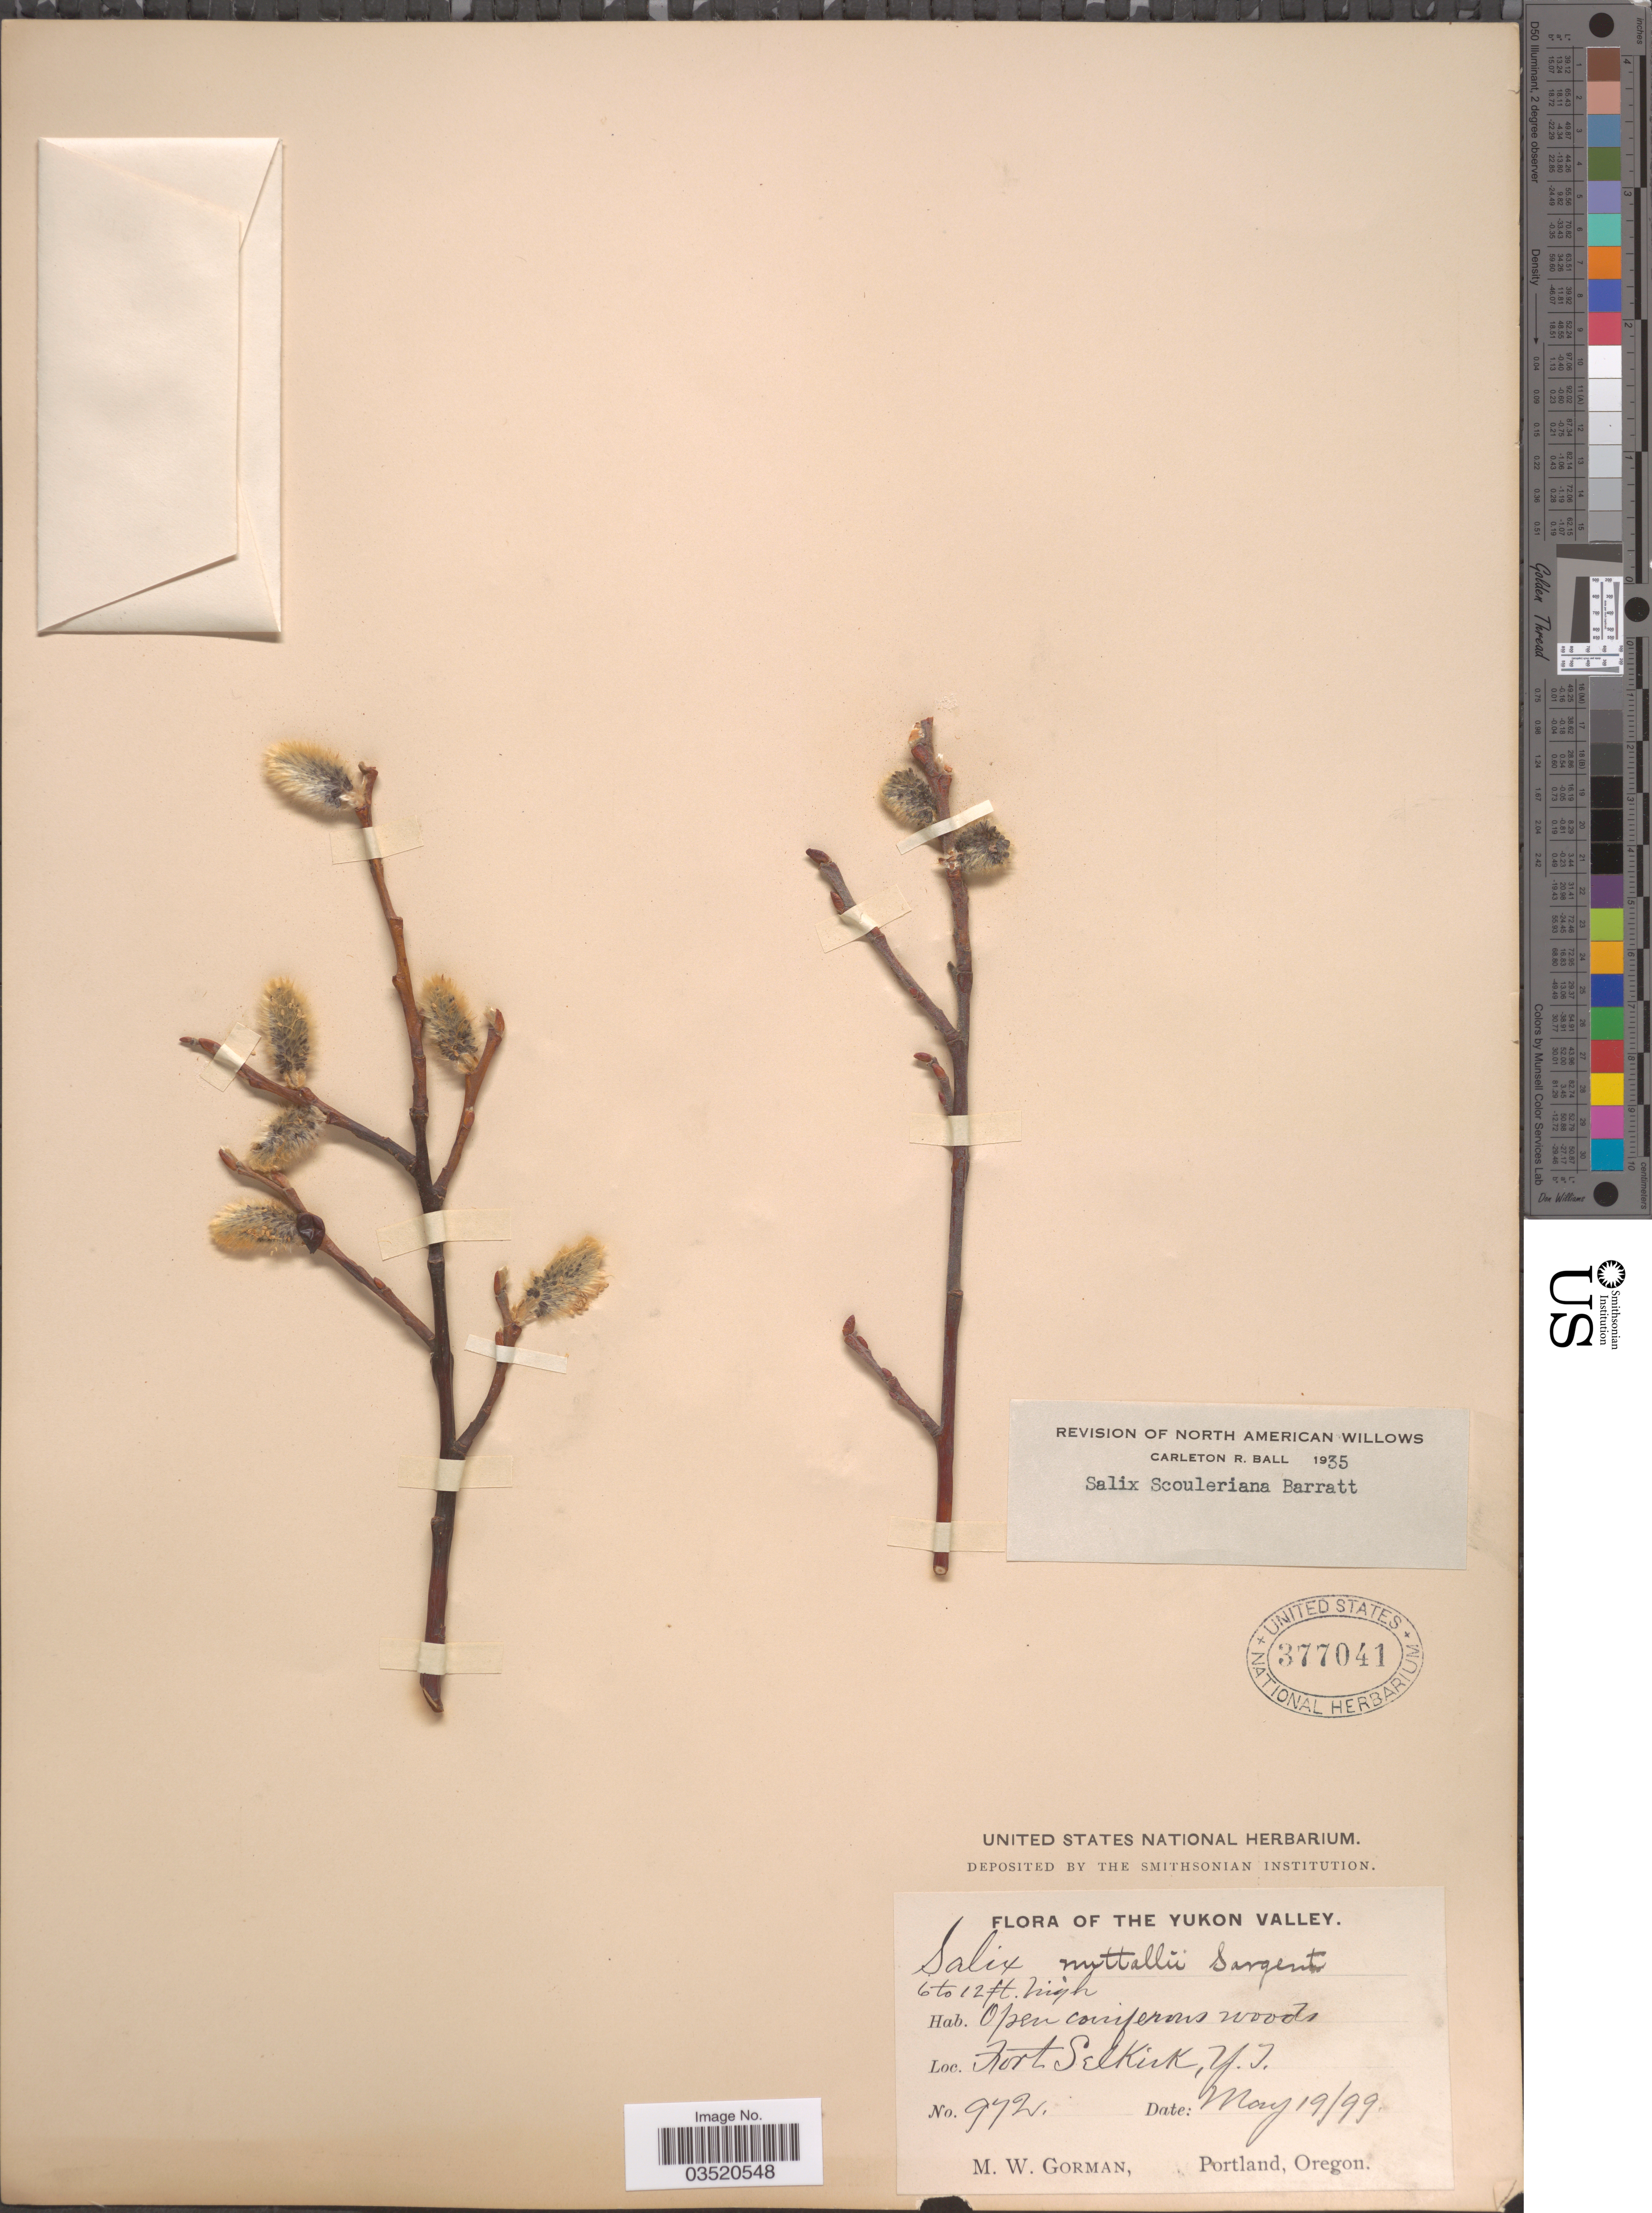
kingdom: Plantae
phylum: Tracheophyta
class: Magnoliopsida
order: Malpighiales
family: Salicaceae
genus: Salix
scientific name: Salix scouleriana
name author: Barratt ex Hook.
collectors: M. W. Gorman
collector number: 972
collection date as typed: Transcribed d/m/y: 19/5/99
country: Canada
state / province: Yukon Territory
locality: The Yukon Valley. Fort Selkirk, Y. T.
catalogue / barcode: US 377041